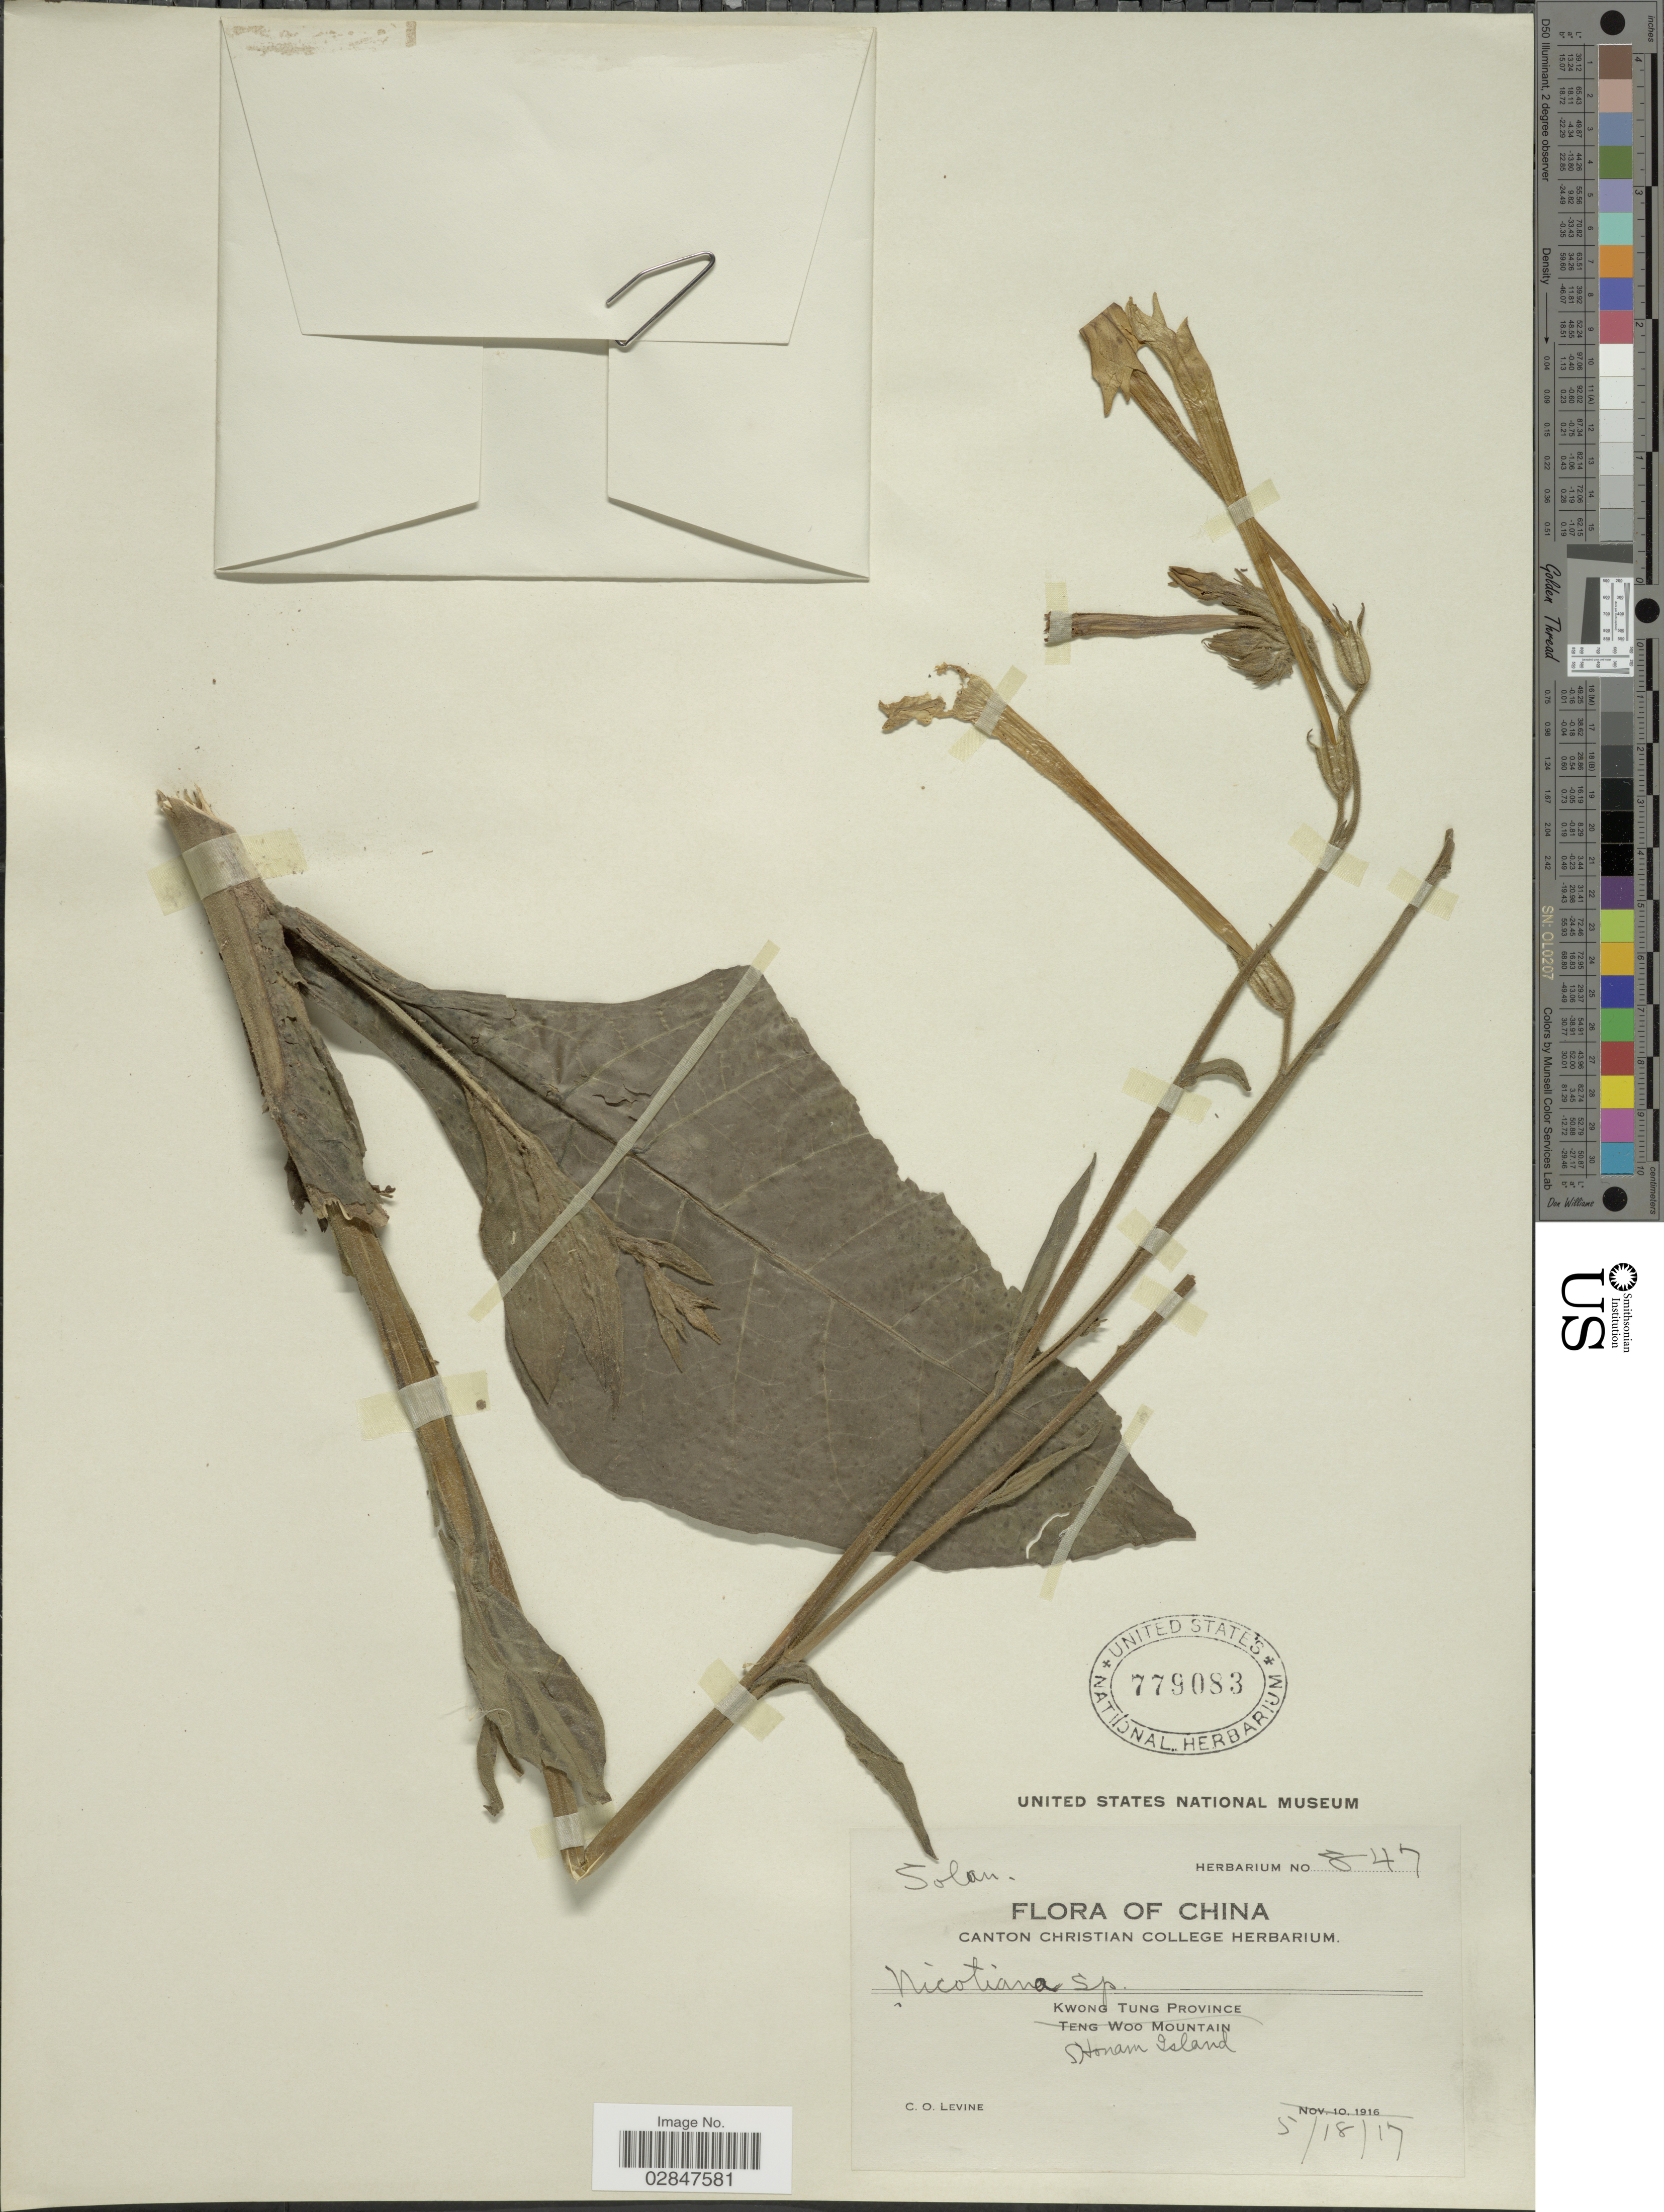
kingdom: Plantae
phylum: Tracheophyta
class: Magnoliopsida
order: Solanales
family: Solanaceae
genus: Nicotiana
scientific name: Nicotiana sp.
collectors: C. O. Levine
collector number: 847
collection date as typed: Transcribed d/m/y: 18/5/17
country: China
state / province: Guangdong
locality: Kwong Tung Province. Honam Island.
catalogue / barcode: US 779083